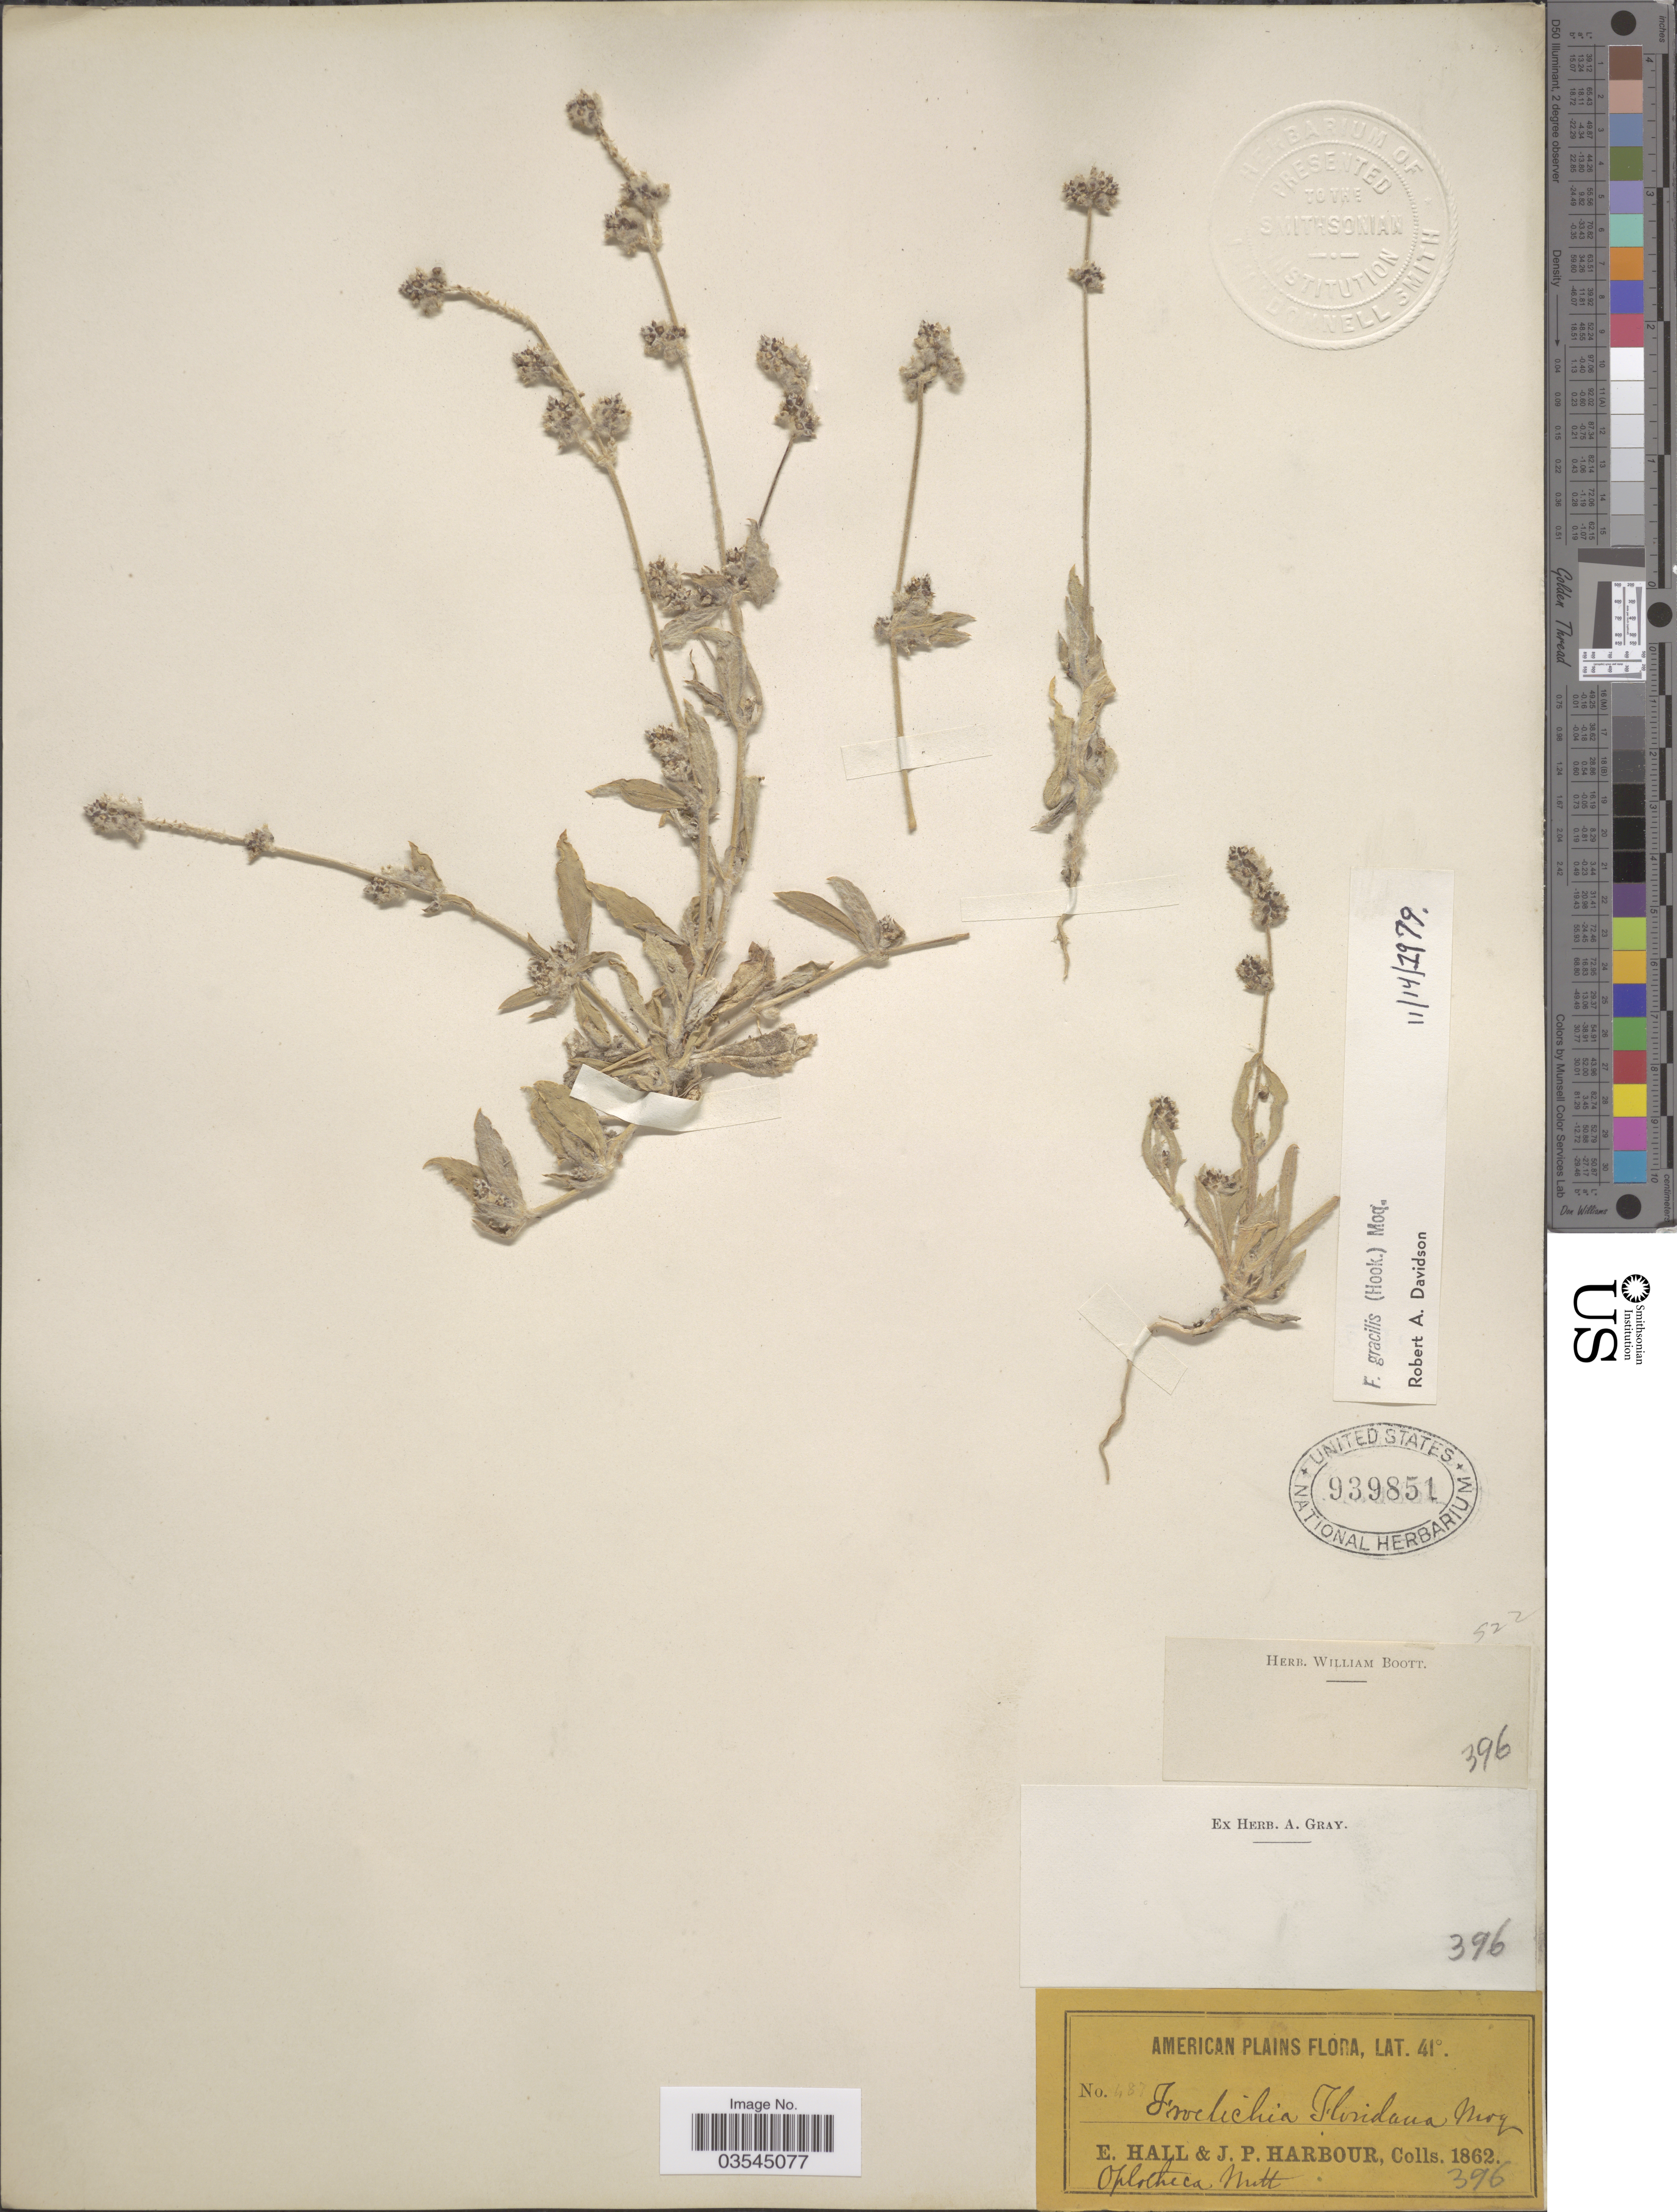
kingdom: Plantae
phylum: Tracheophyta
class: Magnoliopsida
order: Caryophyllales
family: Amaranthaceae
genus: Froelichia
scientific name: Froelichia gracilis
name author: (Hook.) Moq.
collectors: E. Hall & J. Harbour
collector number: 396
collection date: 1862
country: United States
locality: American Plains.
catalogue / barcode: US 939851